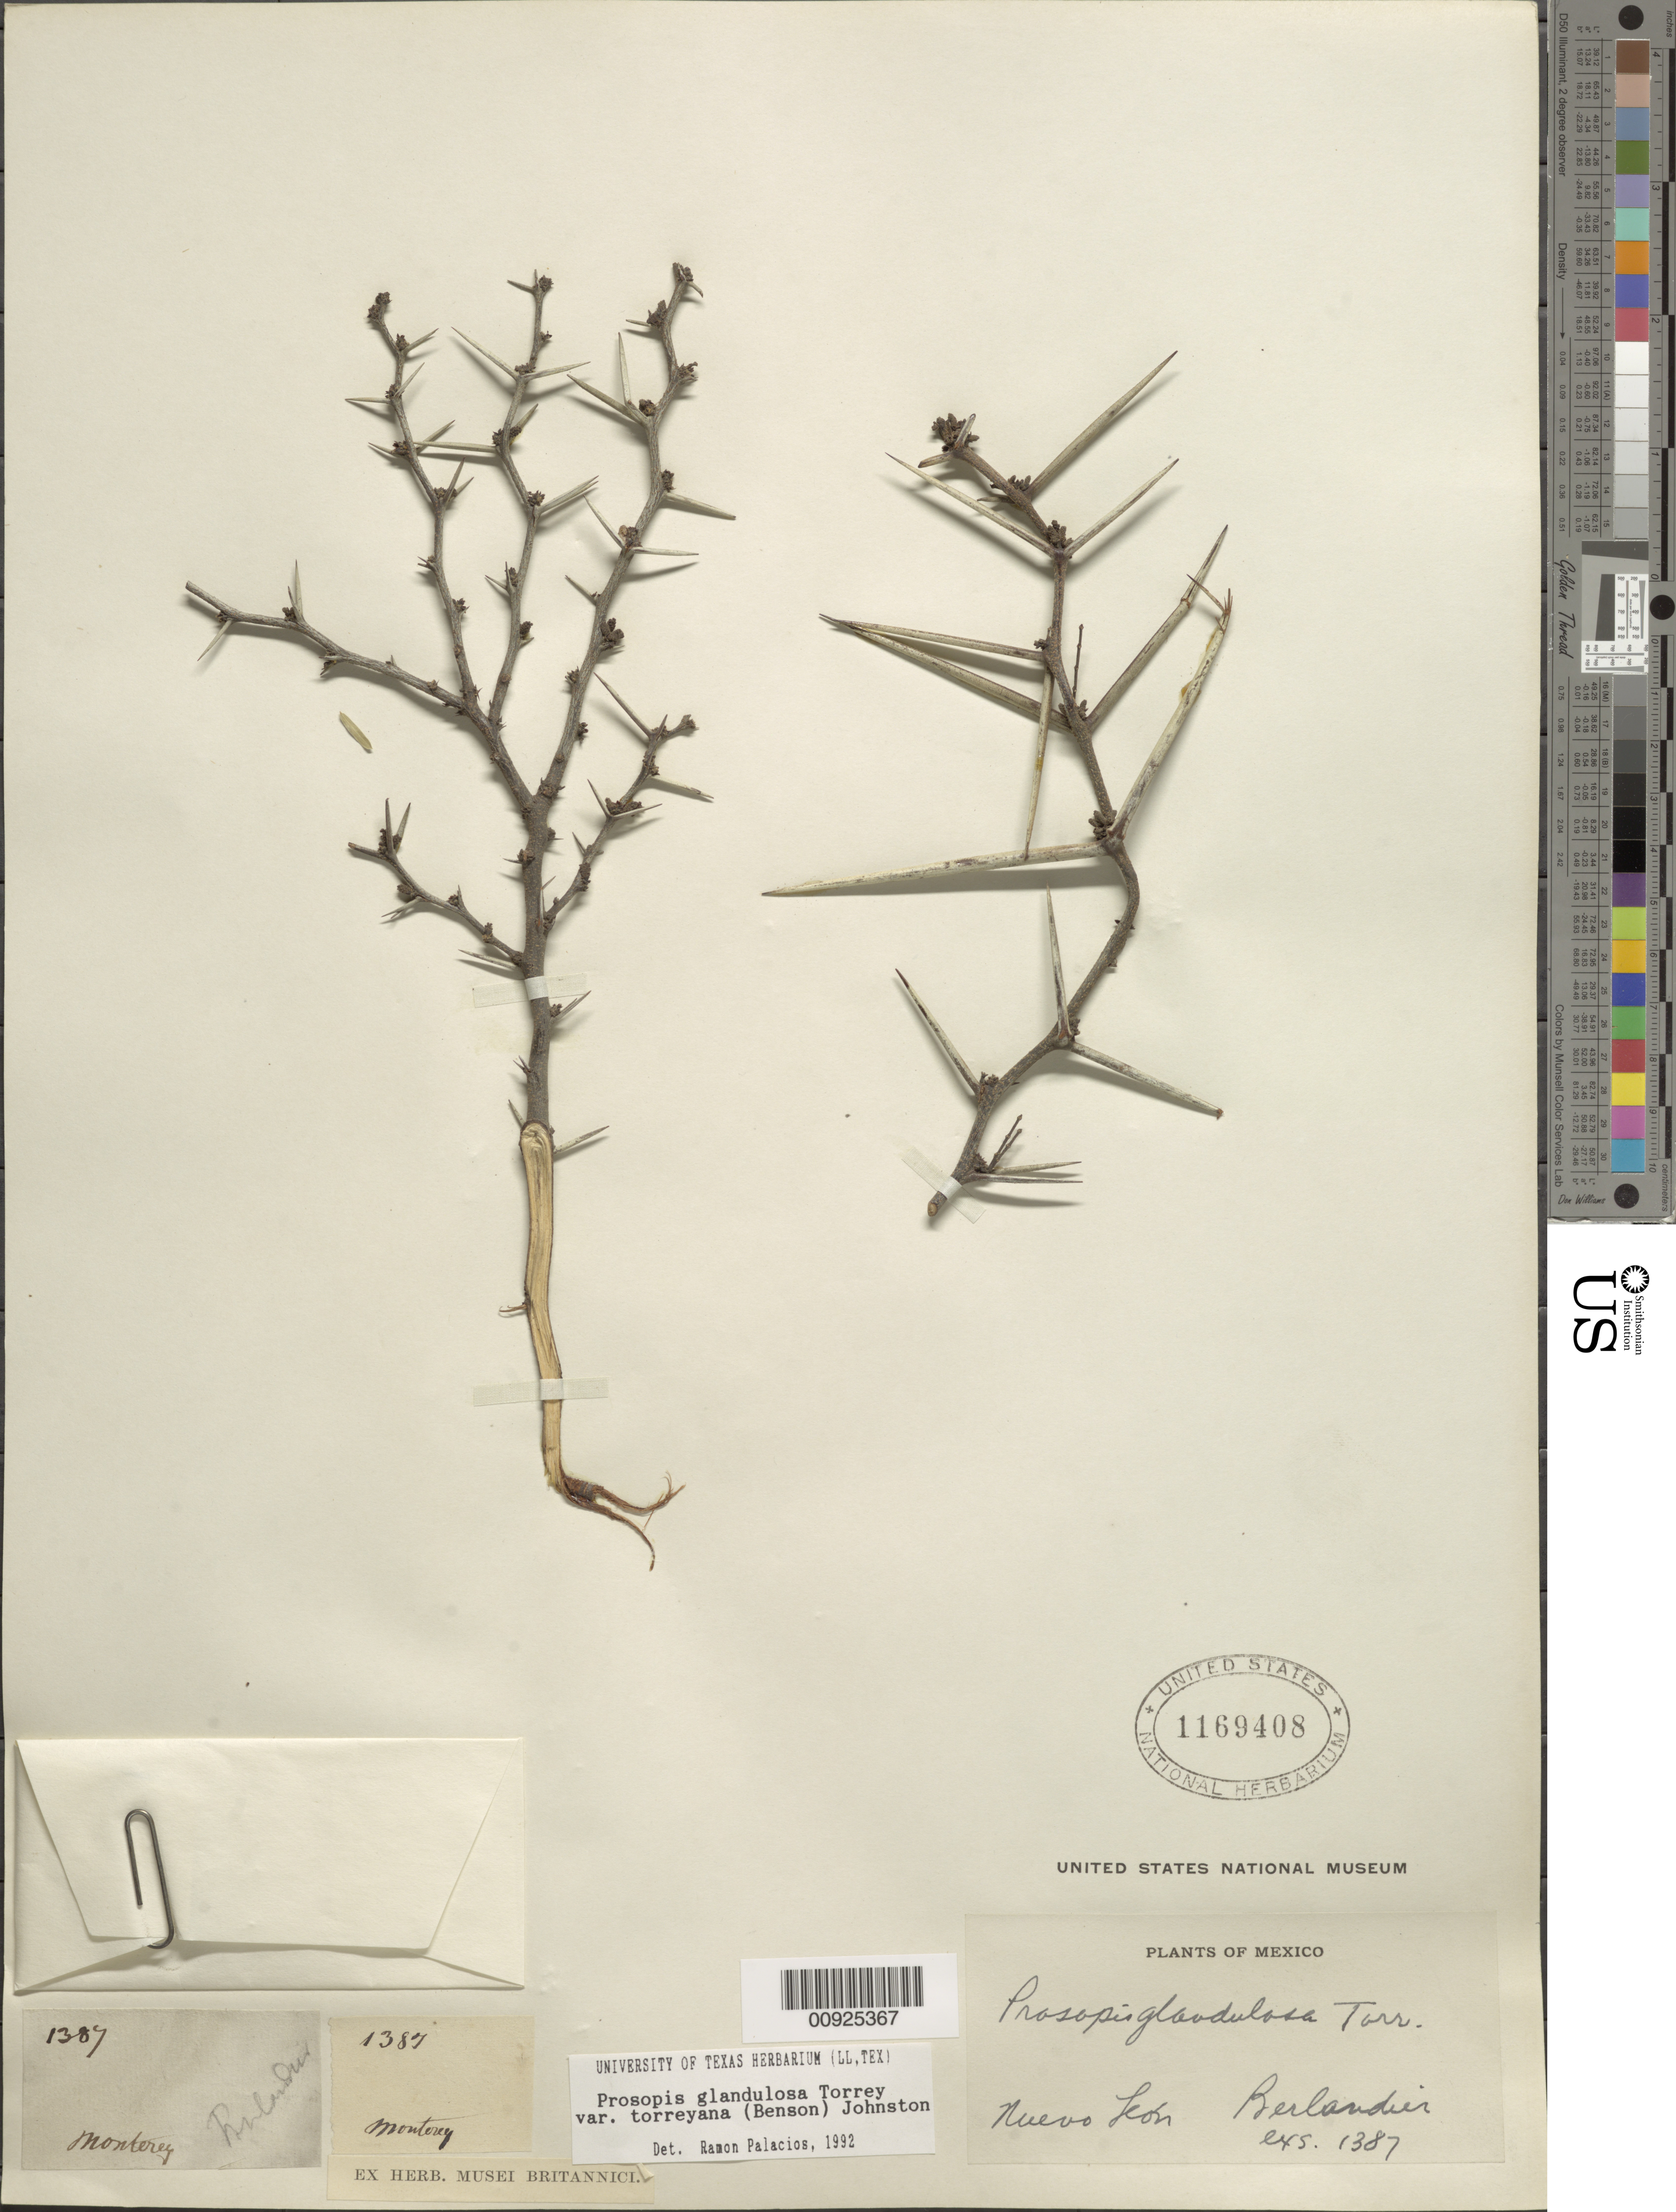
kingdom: Plantae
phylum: Tracheophyta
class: Magnoliopsida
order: Fabales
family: Fabaceae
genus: Neltuma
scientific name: Neltuma odorata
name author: (Torr. & Frém.) C. E. Hughes & G.P. Lewis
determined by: Strong, Mark T., (BOT), Smithsonian Institution - National Museum of Natural History (UNITED STATES)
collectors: J. L. Berlandier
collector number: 1387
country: Mexico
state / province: Nuevo León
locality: Monterrey.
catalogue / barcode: US 1169408